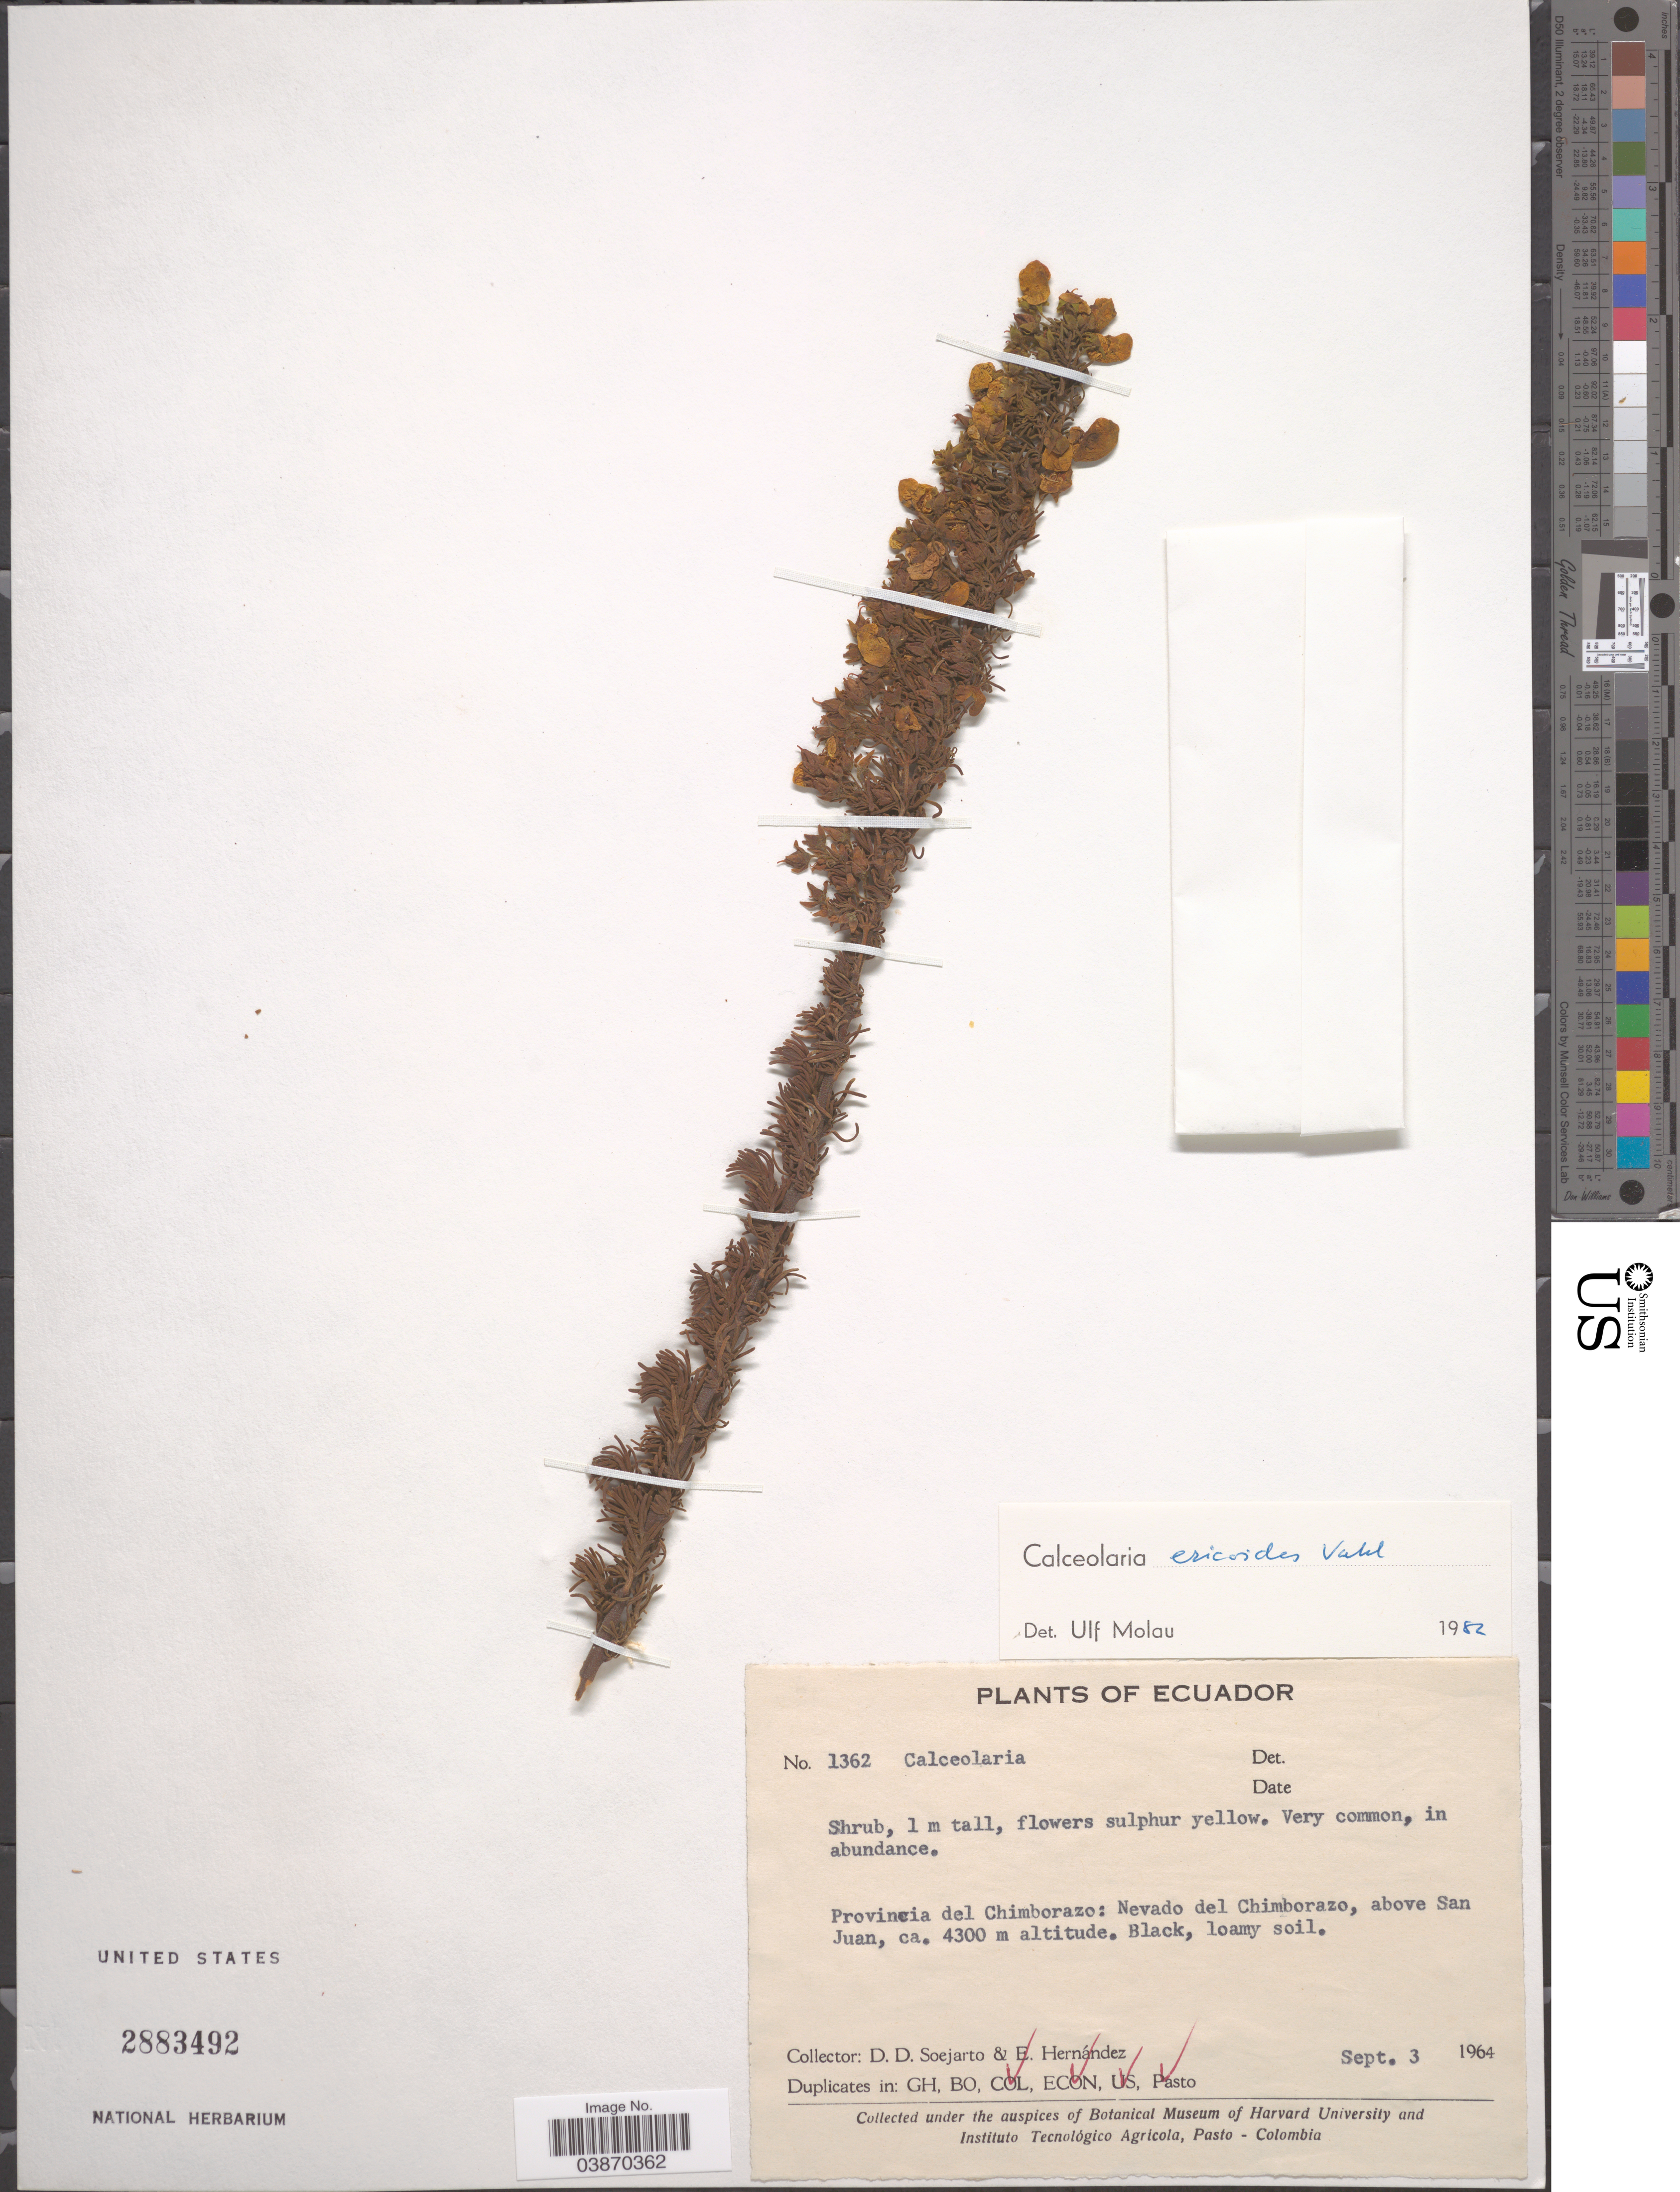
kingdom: Plantae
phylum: Tracheophyta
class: Magnoliopsida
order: Lamiales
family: Calceolariaceae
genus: Calceolaria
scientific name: Calceolaria ericoides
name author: Juss. ex Vahl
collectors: E. Hernández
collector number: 1362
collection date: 1964-09-03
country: Ecuador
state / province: Chimborazo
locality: Nevado del Chimborazo, above San Juan.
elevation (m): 4300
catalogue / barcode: US 2883492